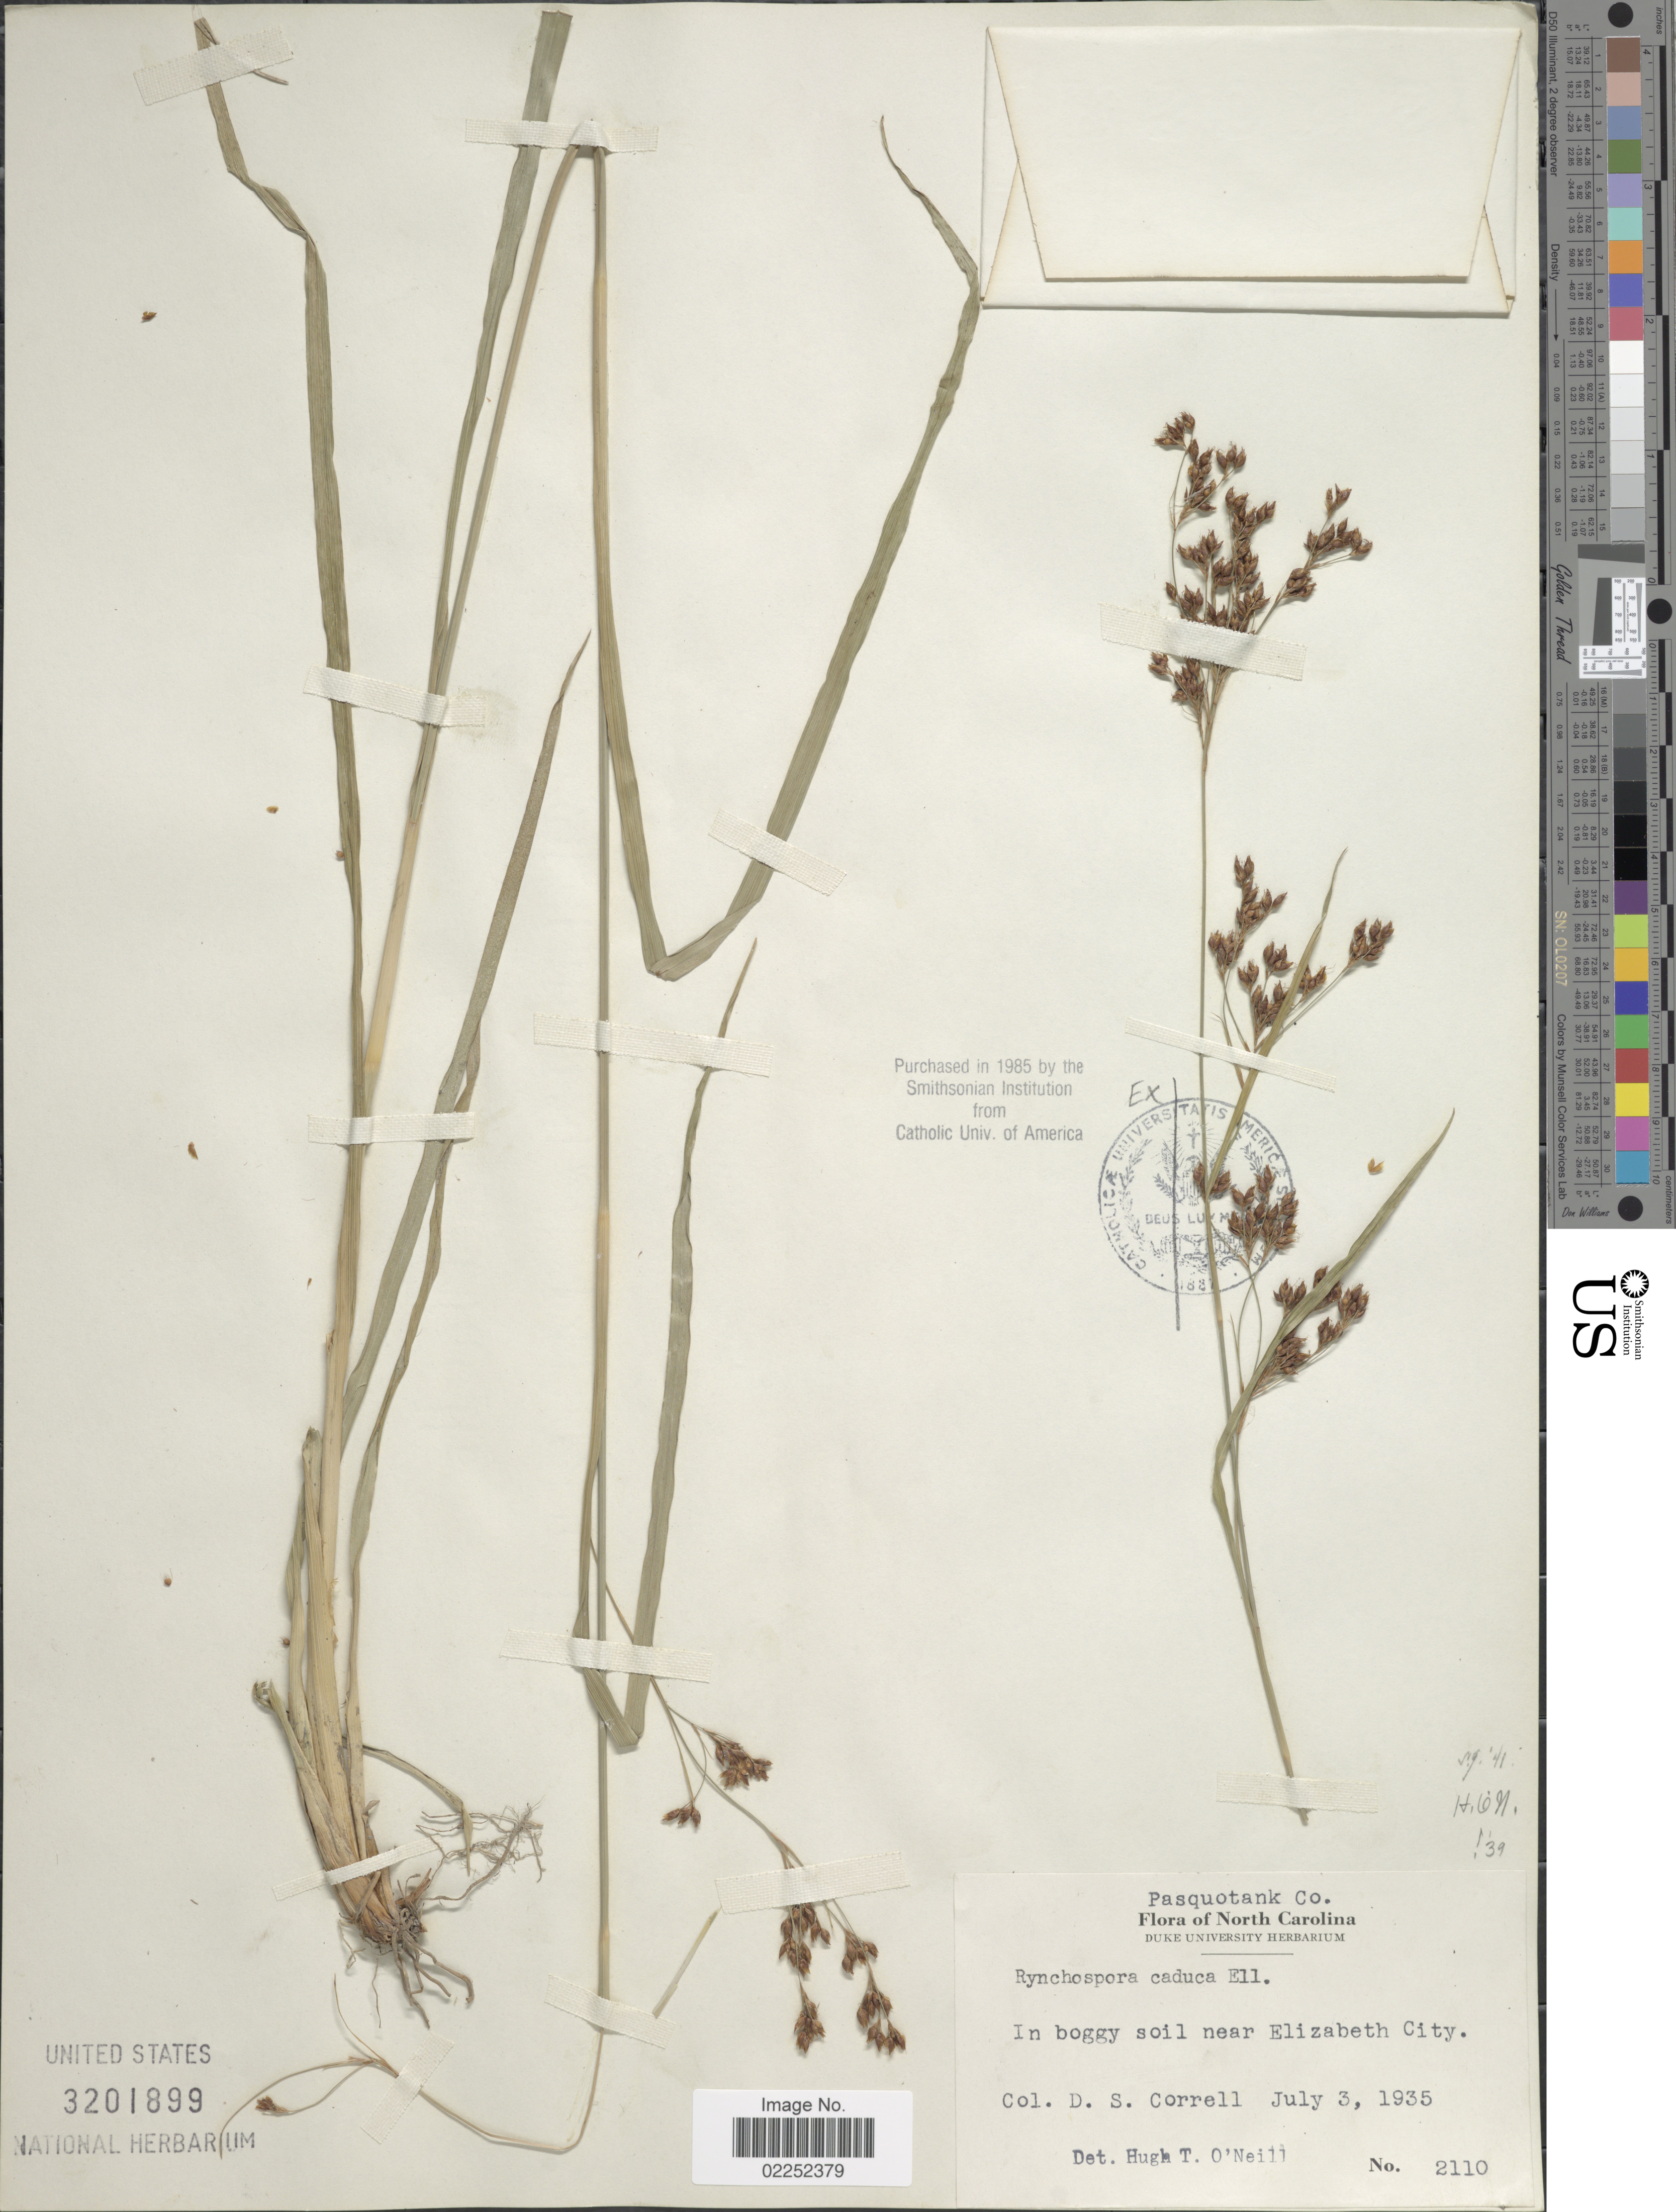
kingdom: Plantae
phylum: Tracheophyta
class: Liliopsida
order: Poales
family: Cyperaceae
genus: Rhynchospora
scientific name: Rhynchospora caduca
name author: Elliott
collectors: D. S. Correll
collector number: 2110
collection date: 1935-07-03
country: United States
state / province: North Carolina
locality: Pasquotank Co, In boggy soil near Elizabeth City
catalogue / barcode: US 3201899